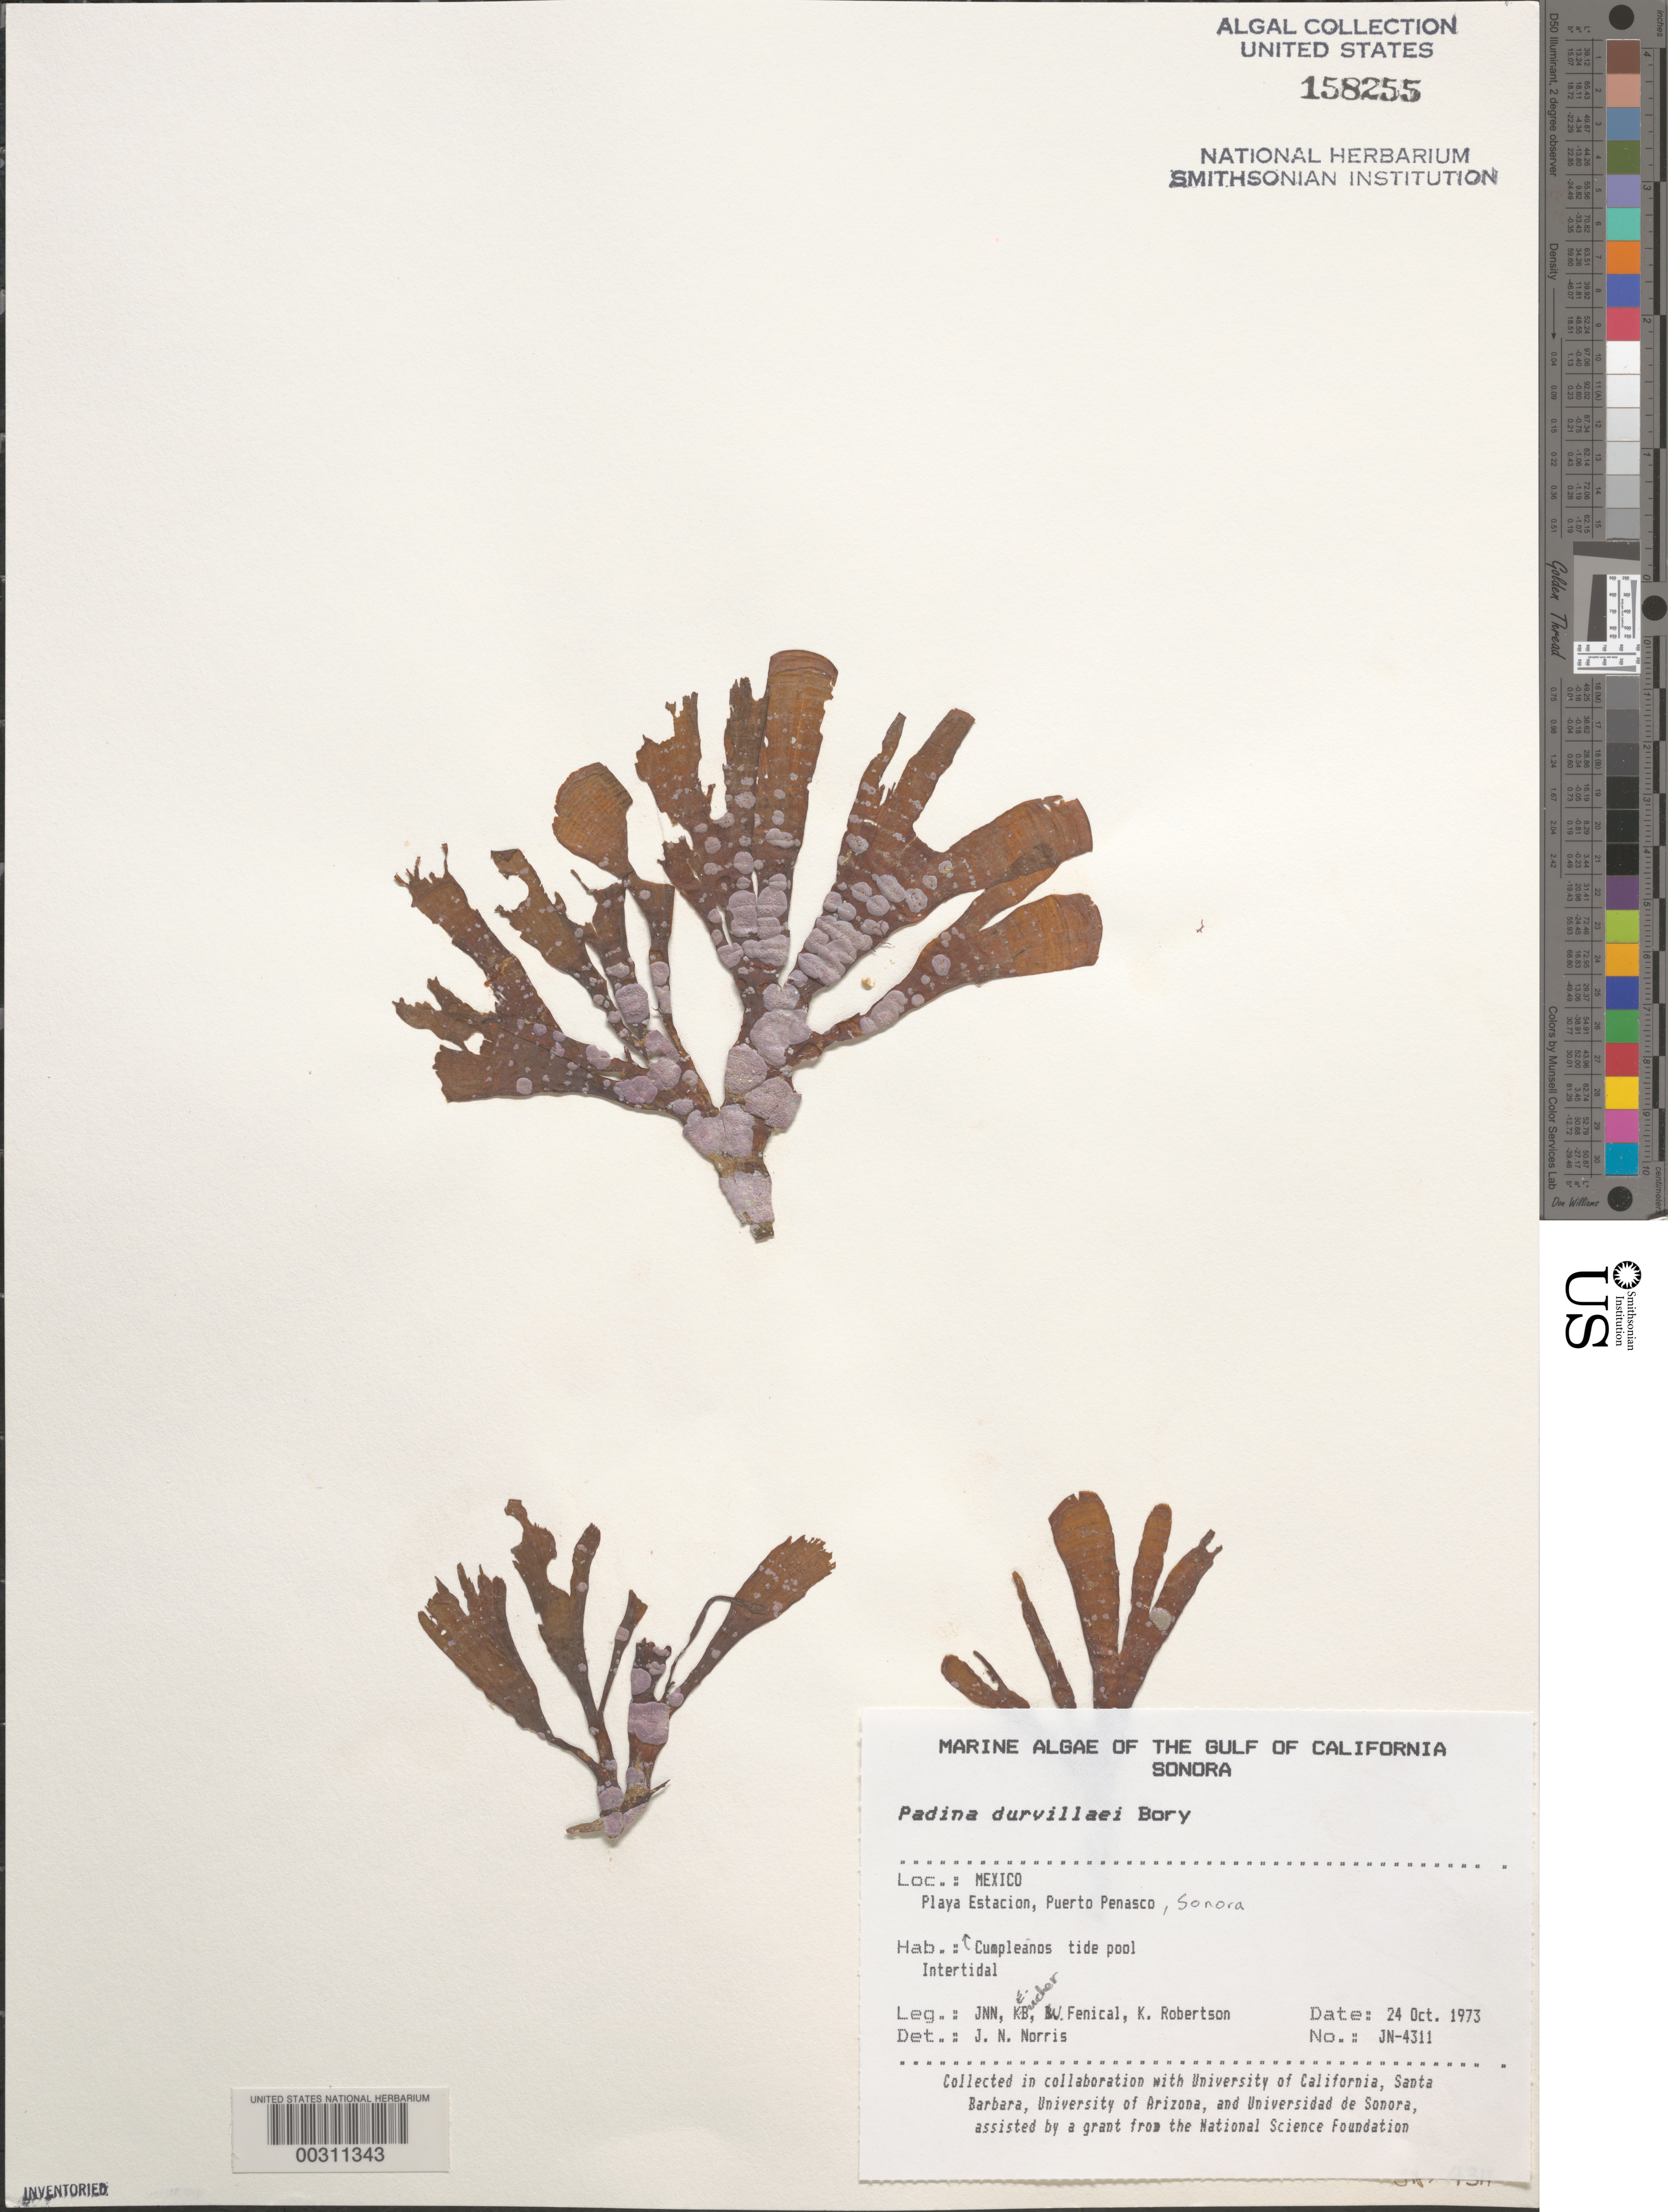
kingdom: Chromista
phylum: Ochrophyta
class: Phaeophyceae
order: Dictyotales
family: Dictyotaceae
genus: Padina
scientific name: Padina durvillaei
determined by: Norris, James N.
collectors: J. N. Norris, K. E. Bucher, W. Fenical & K. Robertson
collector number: JN-4311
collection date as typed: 24 Oct 1973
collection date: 1973-10-24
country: Mexico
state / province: Sonora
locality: Playa Estacion, Puerto Penasco, Cumpleanos Tide Pool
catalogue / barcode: US 158255